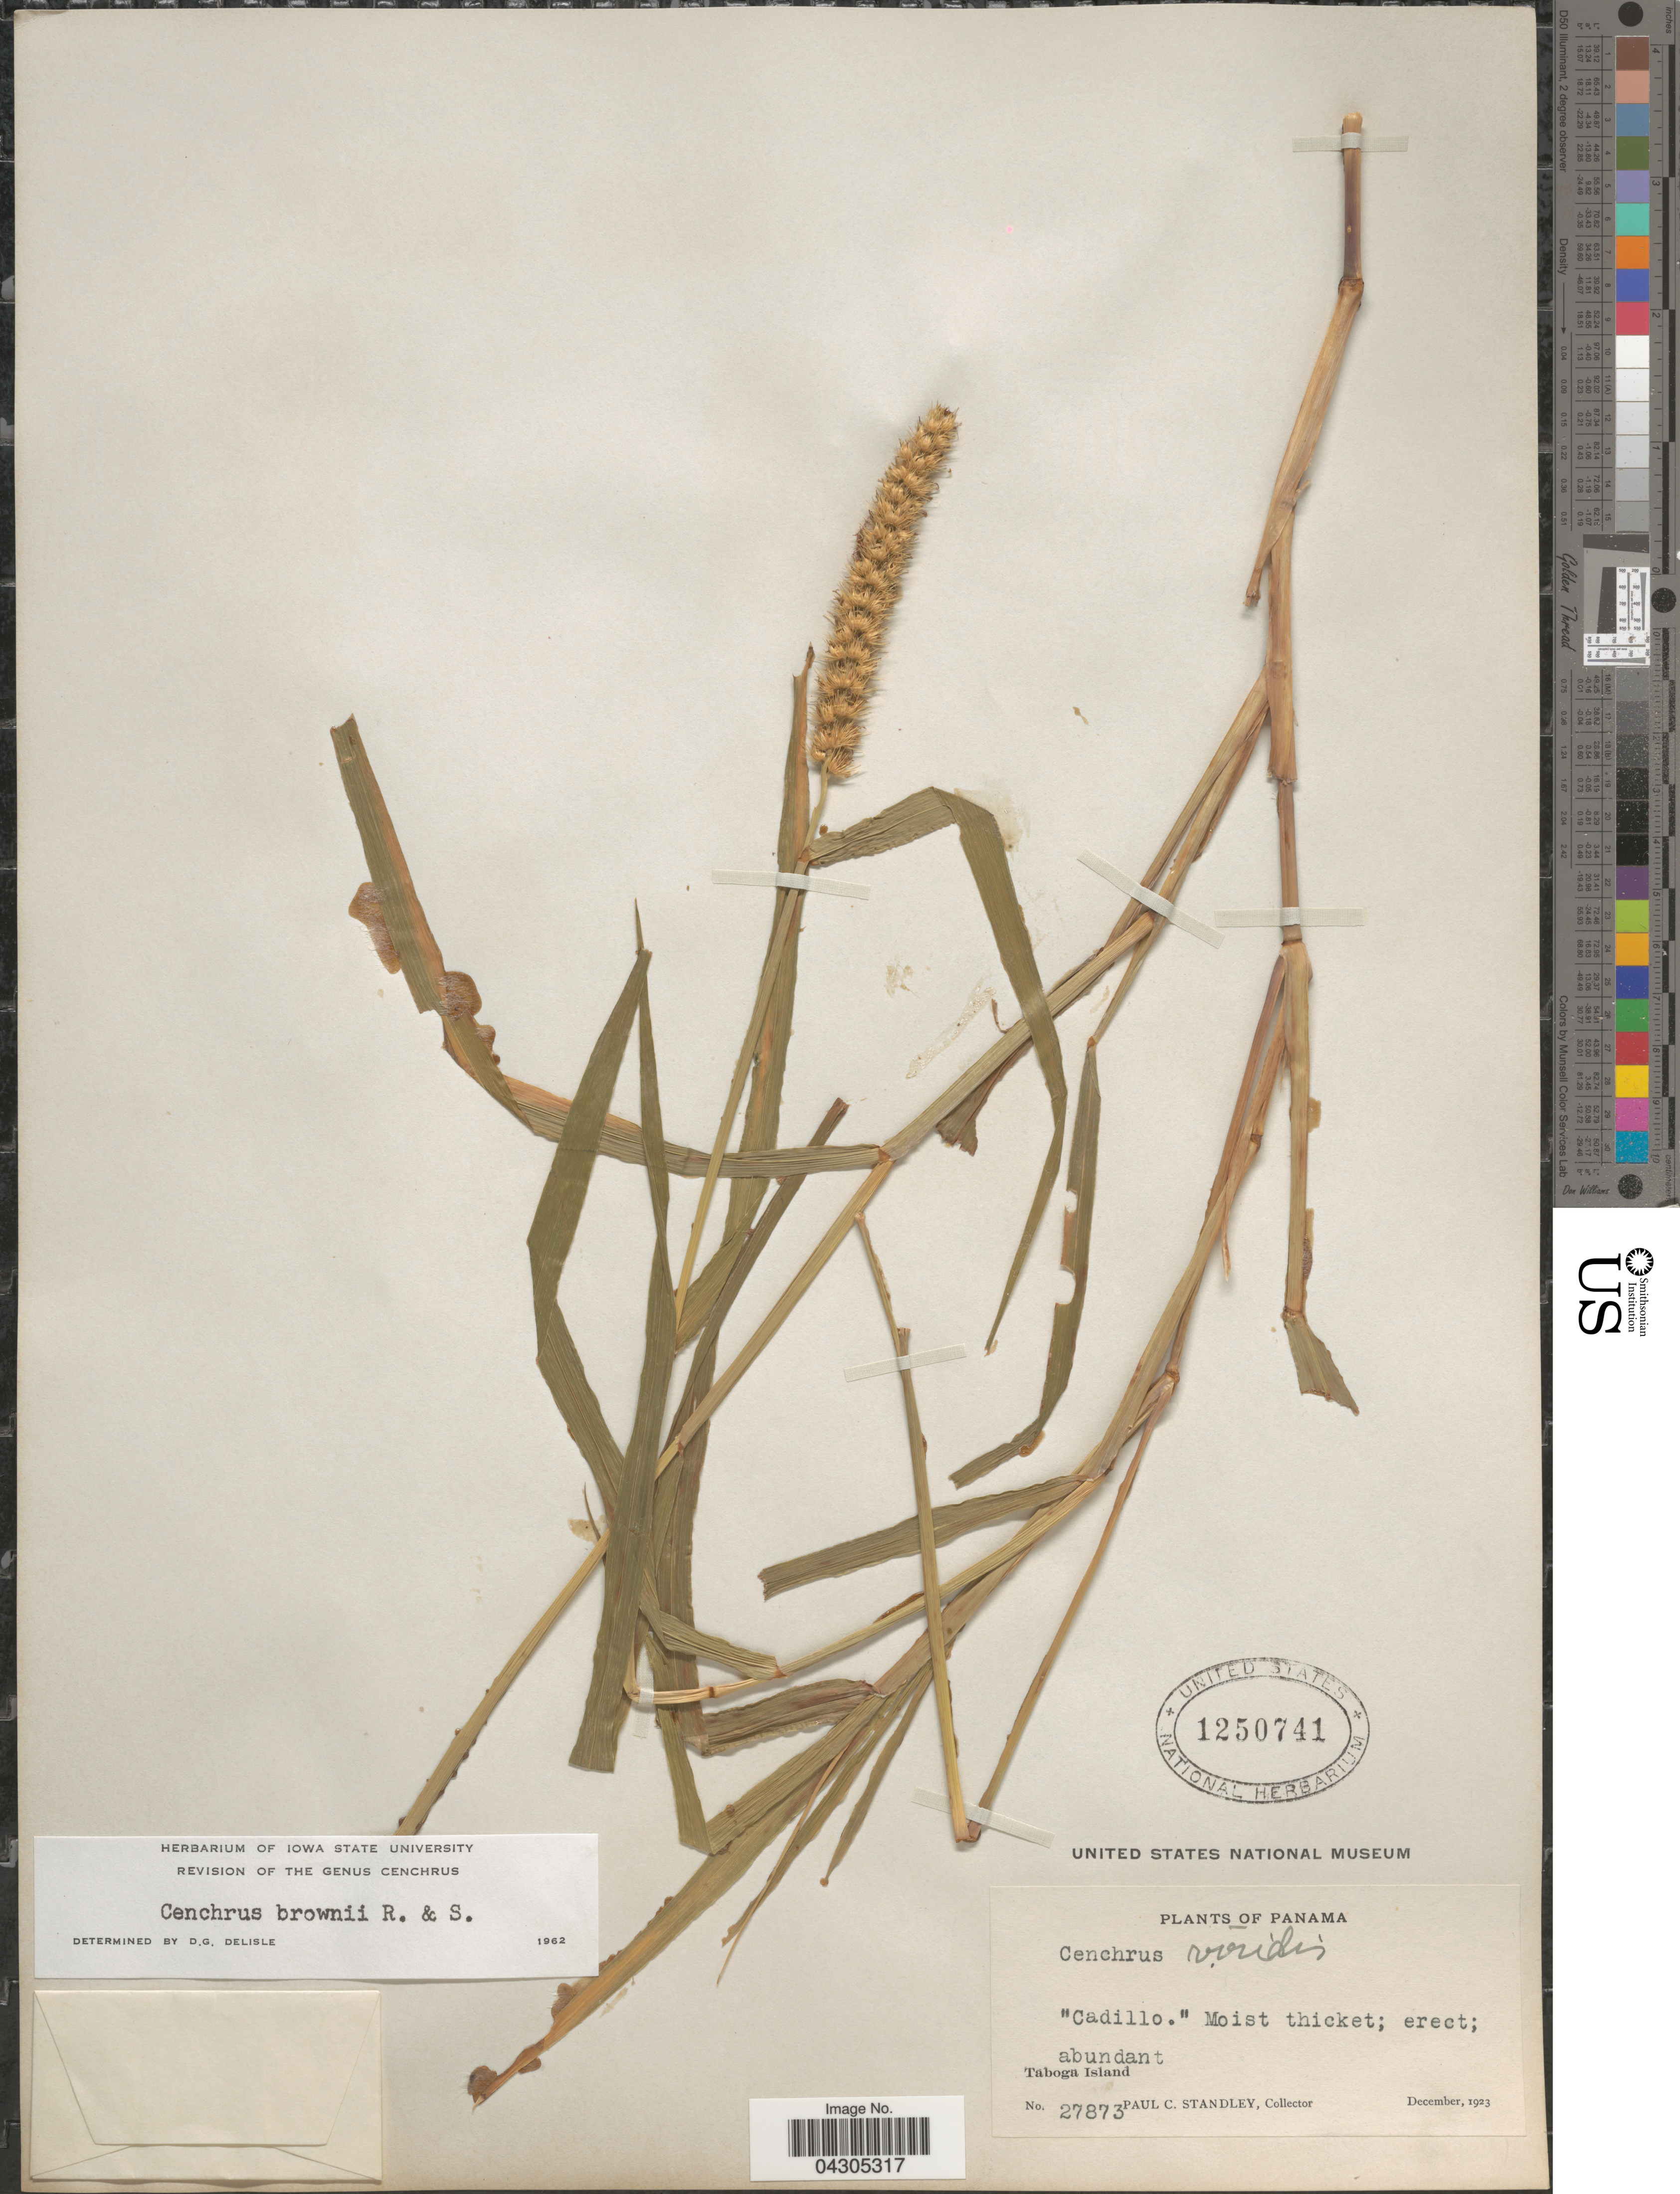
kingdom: Plantae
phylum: Tracheophyta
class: Liliopsida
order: Poales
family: Poaceae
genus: Cenchrus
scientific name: Cenchrus brownii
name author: Roem. & Schult.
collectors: P. C. Standley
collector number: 27873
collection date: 1923-12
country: Panama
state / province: Panamá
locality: Taboga Island.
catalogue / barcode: US 1250741